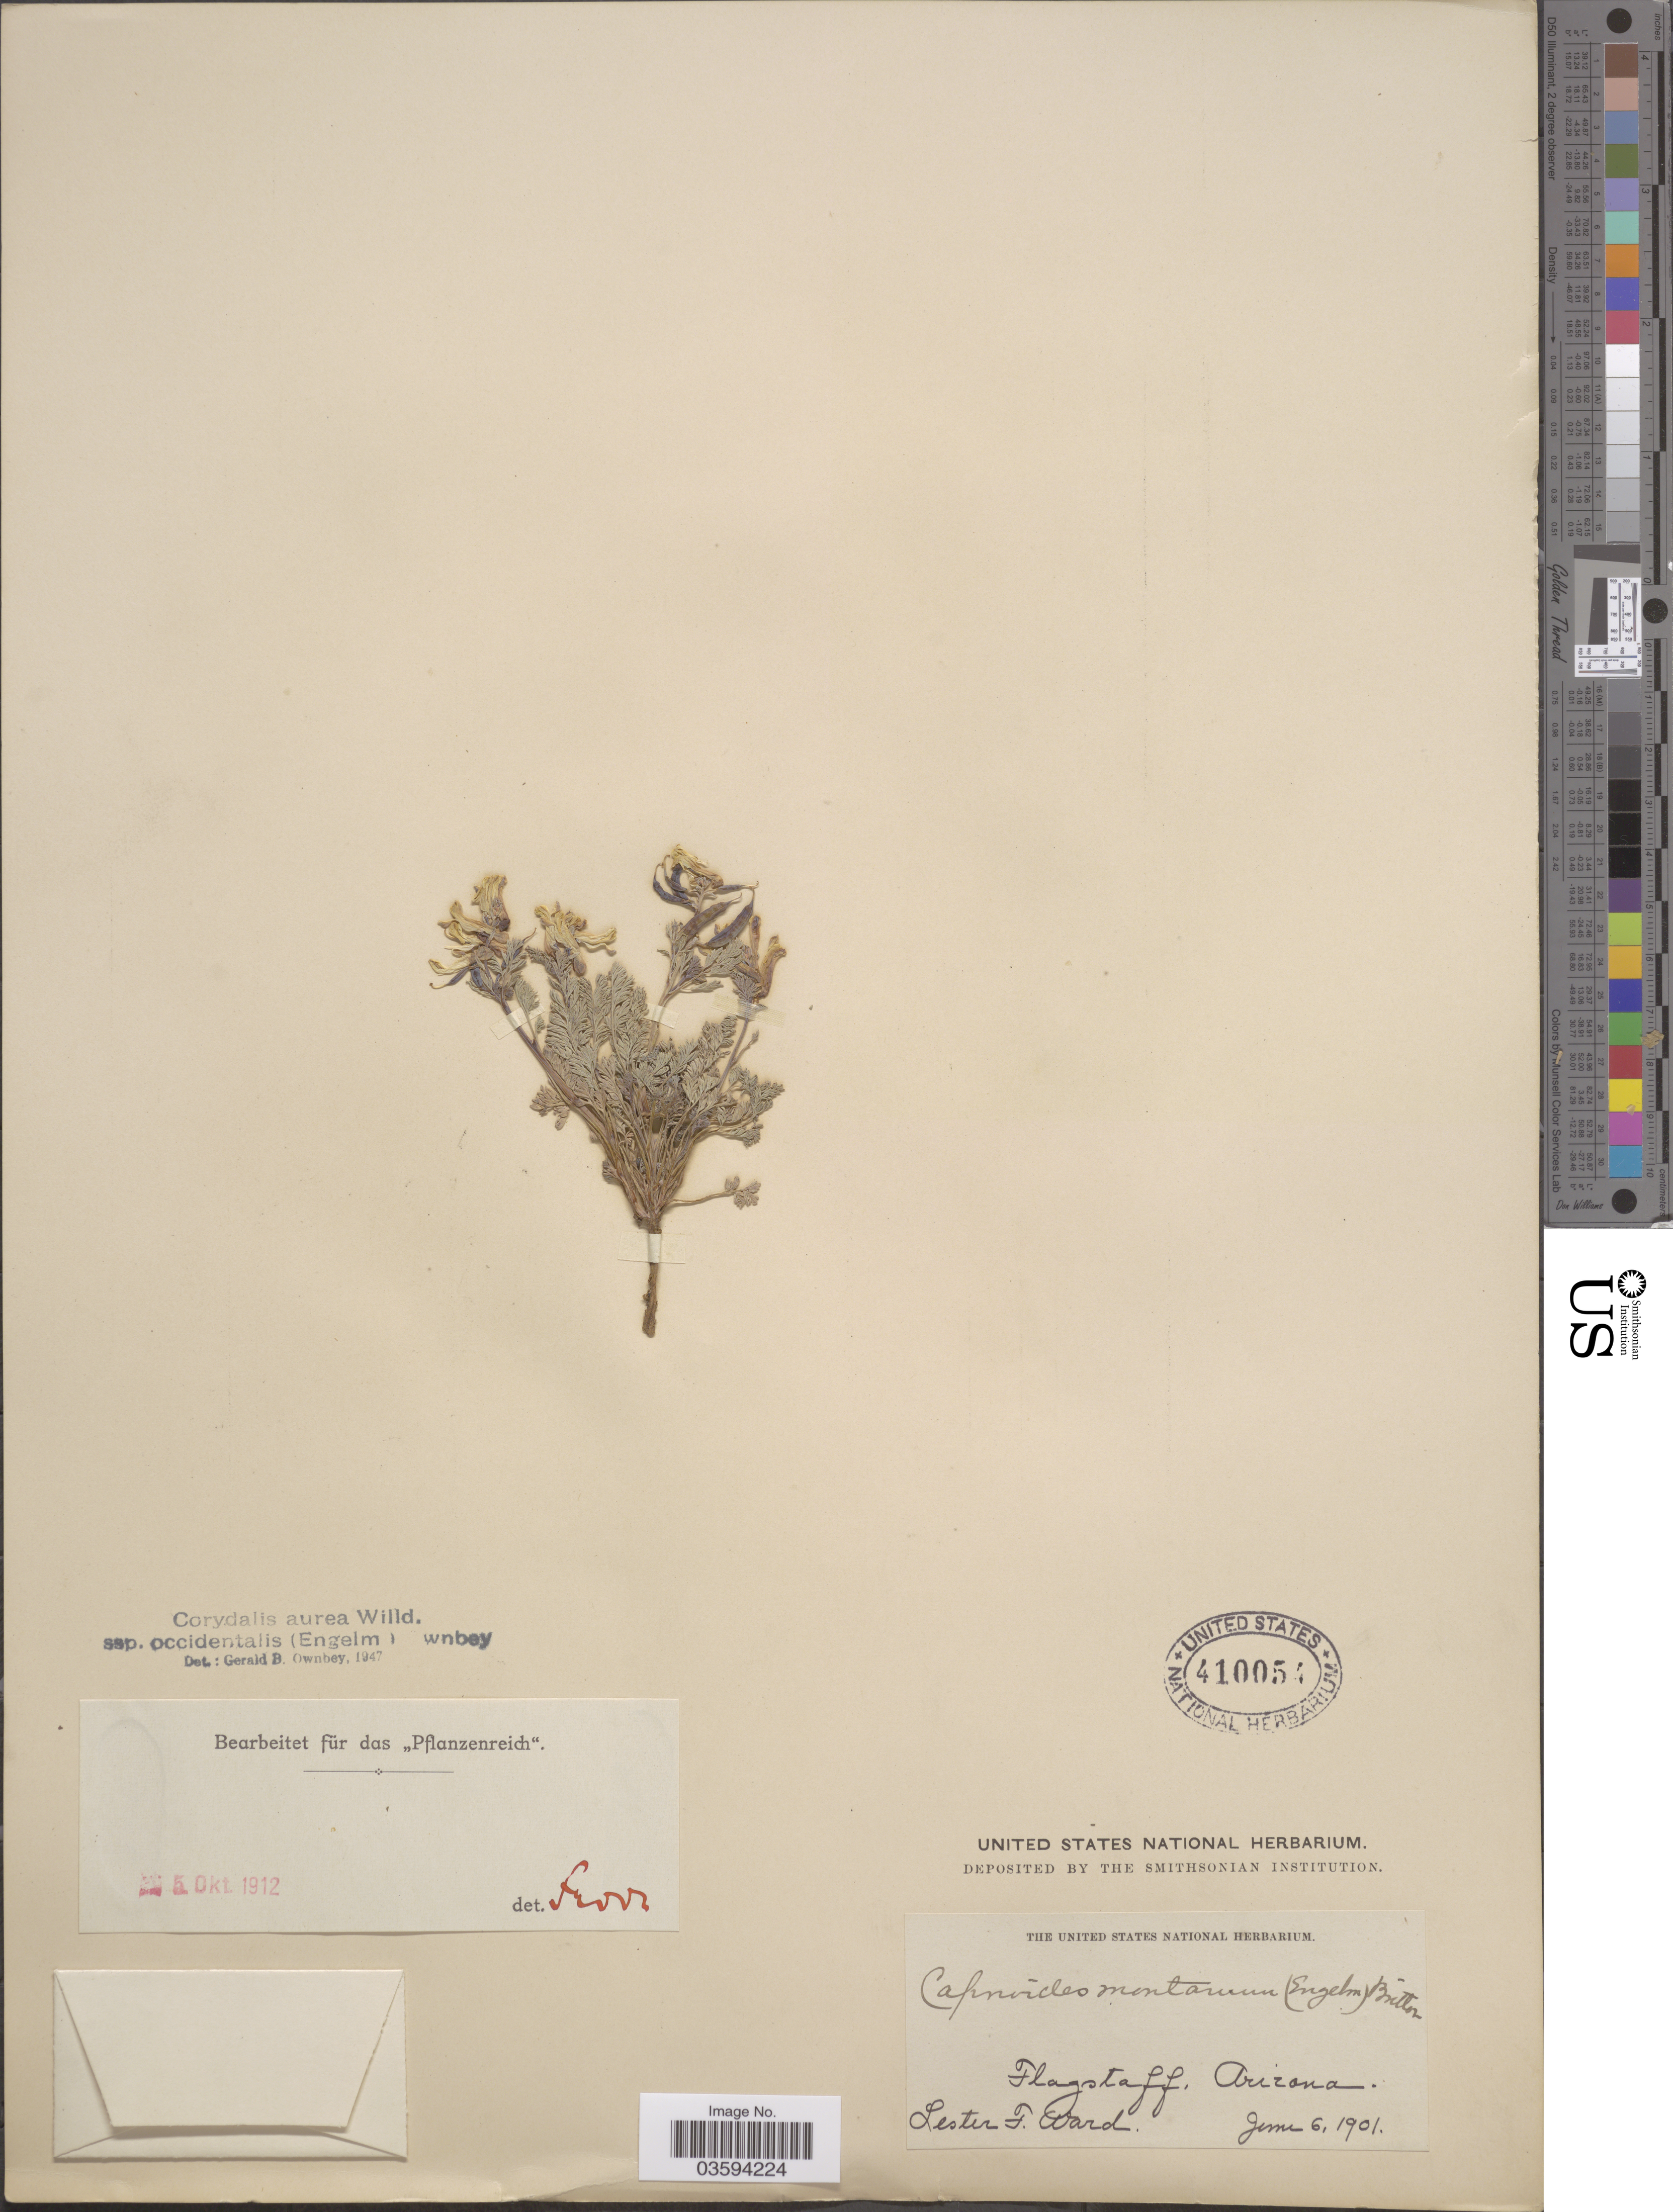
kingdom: Plantae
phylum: Tracheophyta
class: Magnoliopsida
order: Ranunculales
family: Papaveraceae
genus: Corydalis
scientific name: Corydalis aurea subsp. occidentalis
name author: Willd.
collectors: L. F. Ward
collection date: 1901-06-06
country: United States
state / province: Arizona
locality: Flagstaff.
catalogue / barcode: US 410054